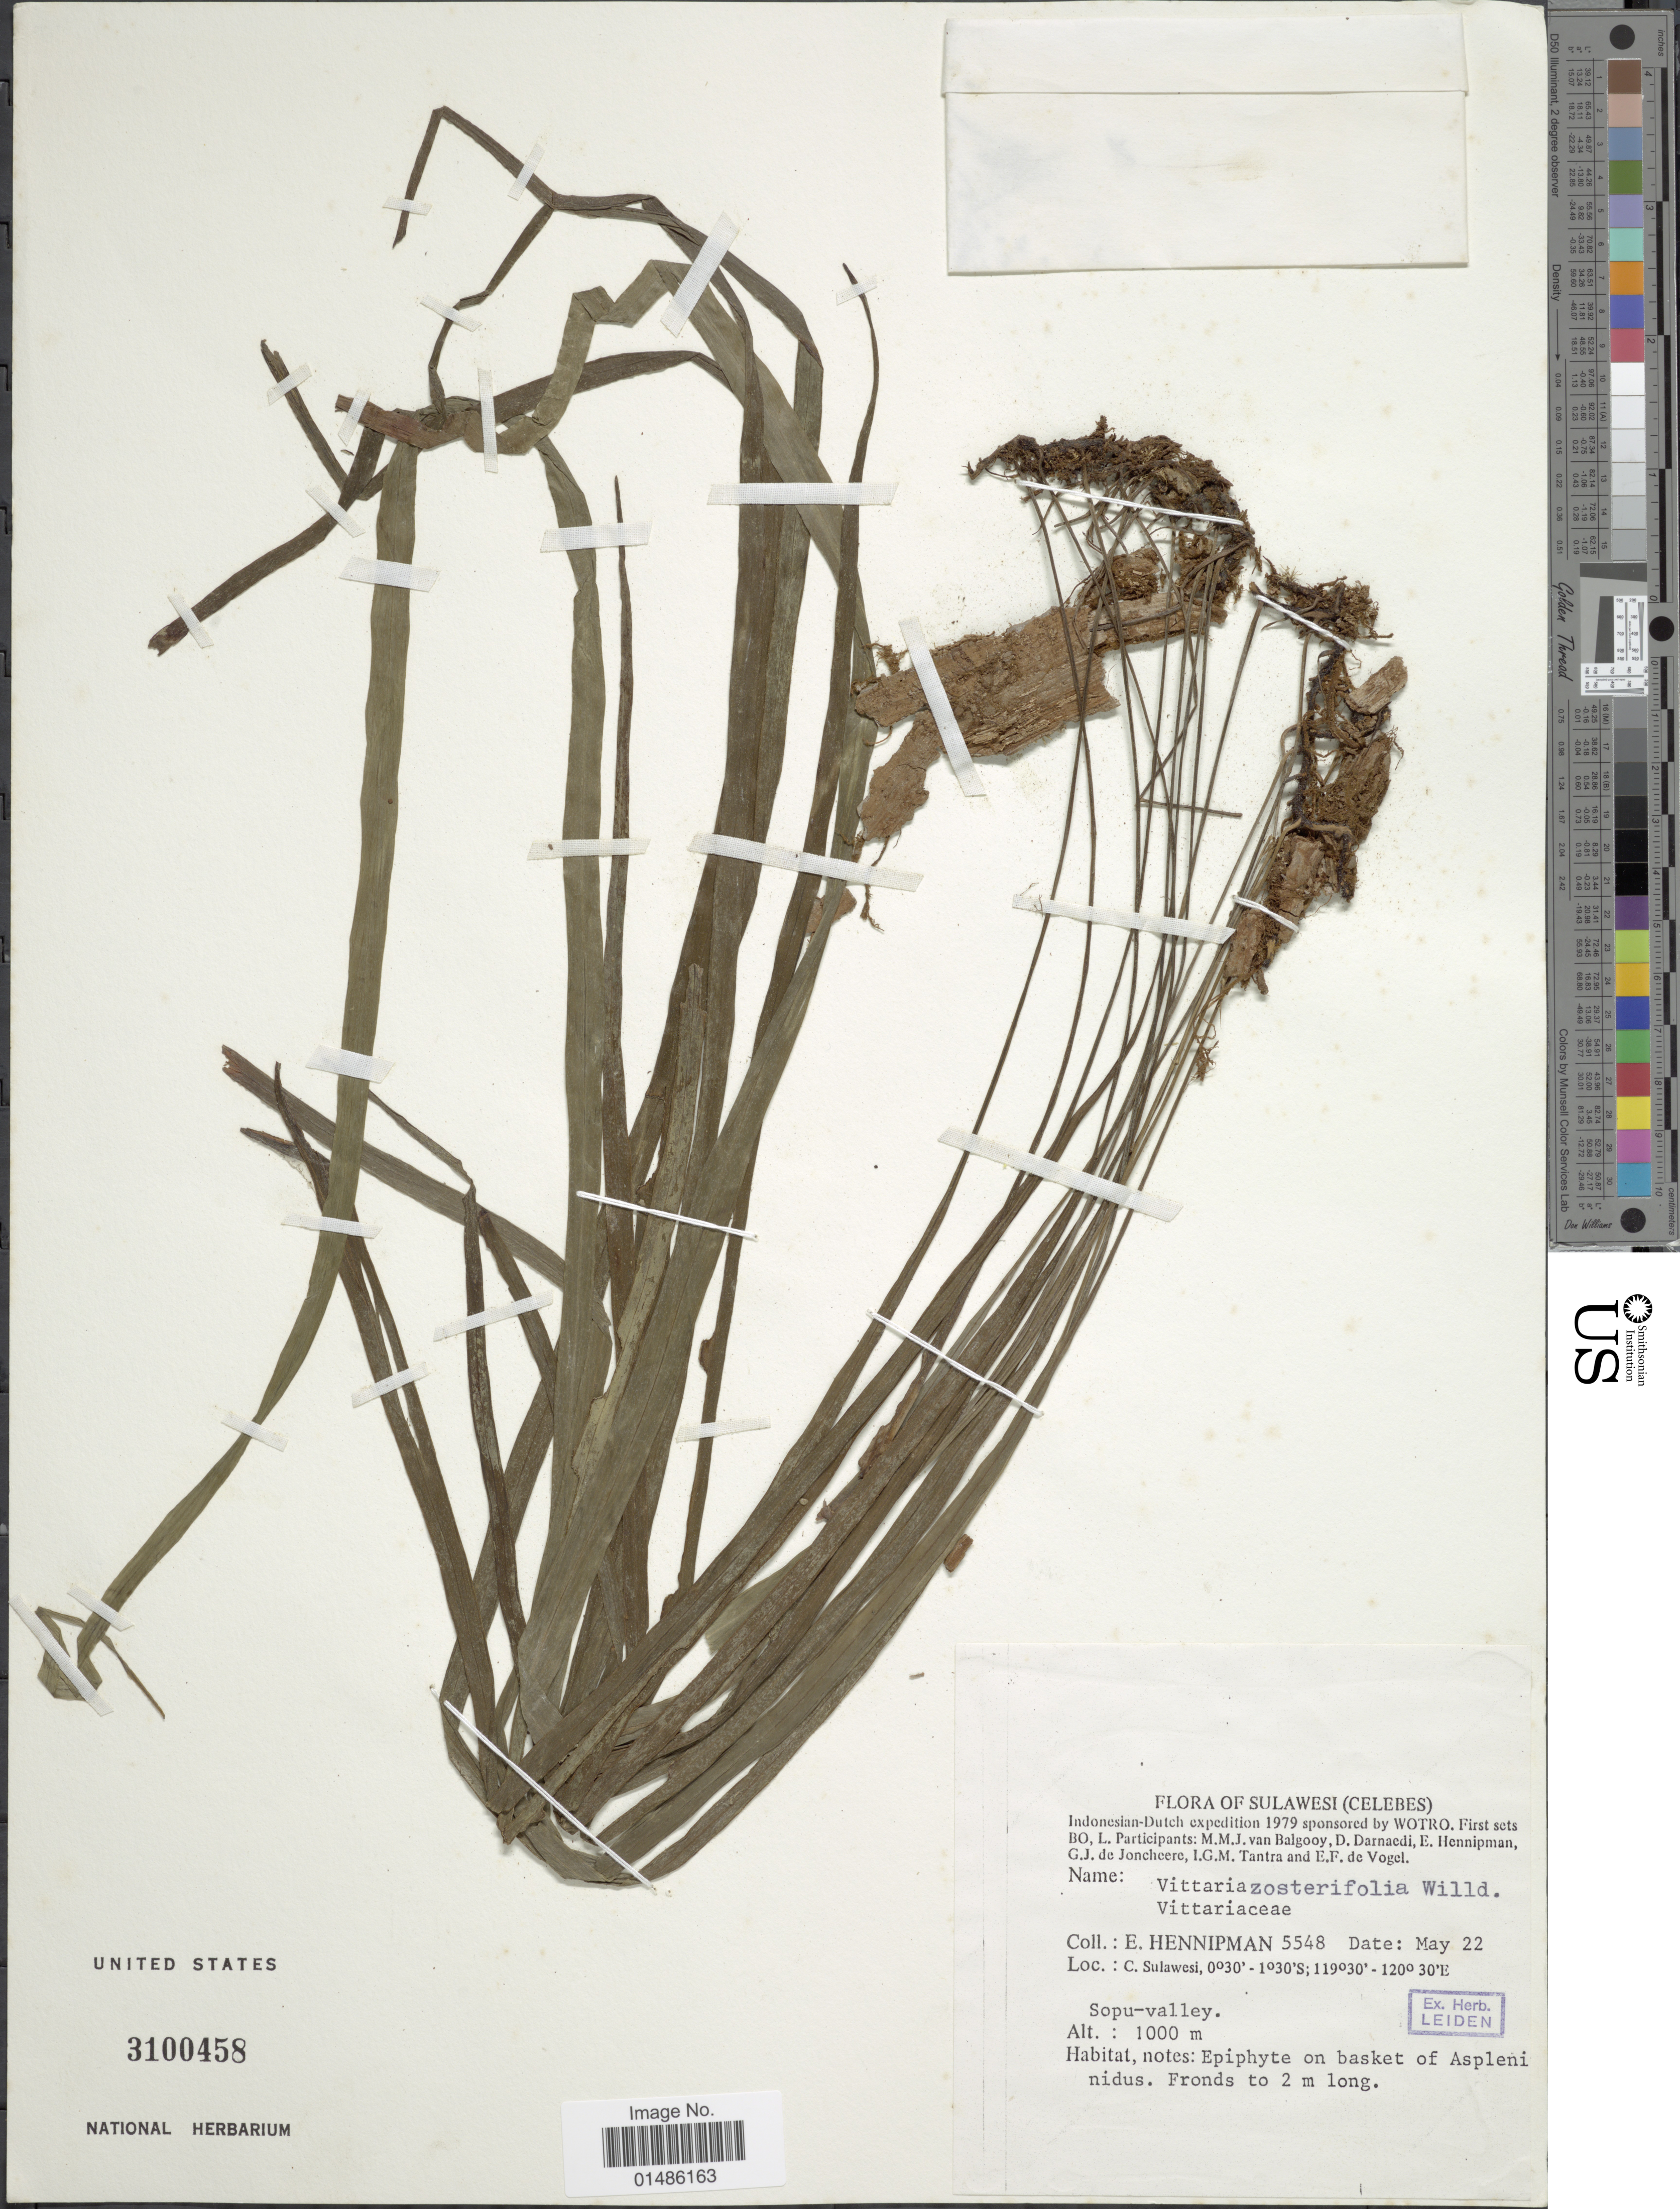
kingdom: Plantae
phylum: Tracheophyta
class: Polypodiopsida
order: Polypodiales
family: Pteridaceae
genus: Haplopteris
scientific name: Haplopteris zosterifolia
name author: (Willd.) E.H. Crane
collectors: E. Hennipman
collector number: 5548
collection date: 1979-05-22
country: Indonesia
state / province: Sulawesi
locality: Celebes. C. Sulawesi. Sopu-valley.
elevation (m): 1000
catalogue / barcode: US 3100458